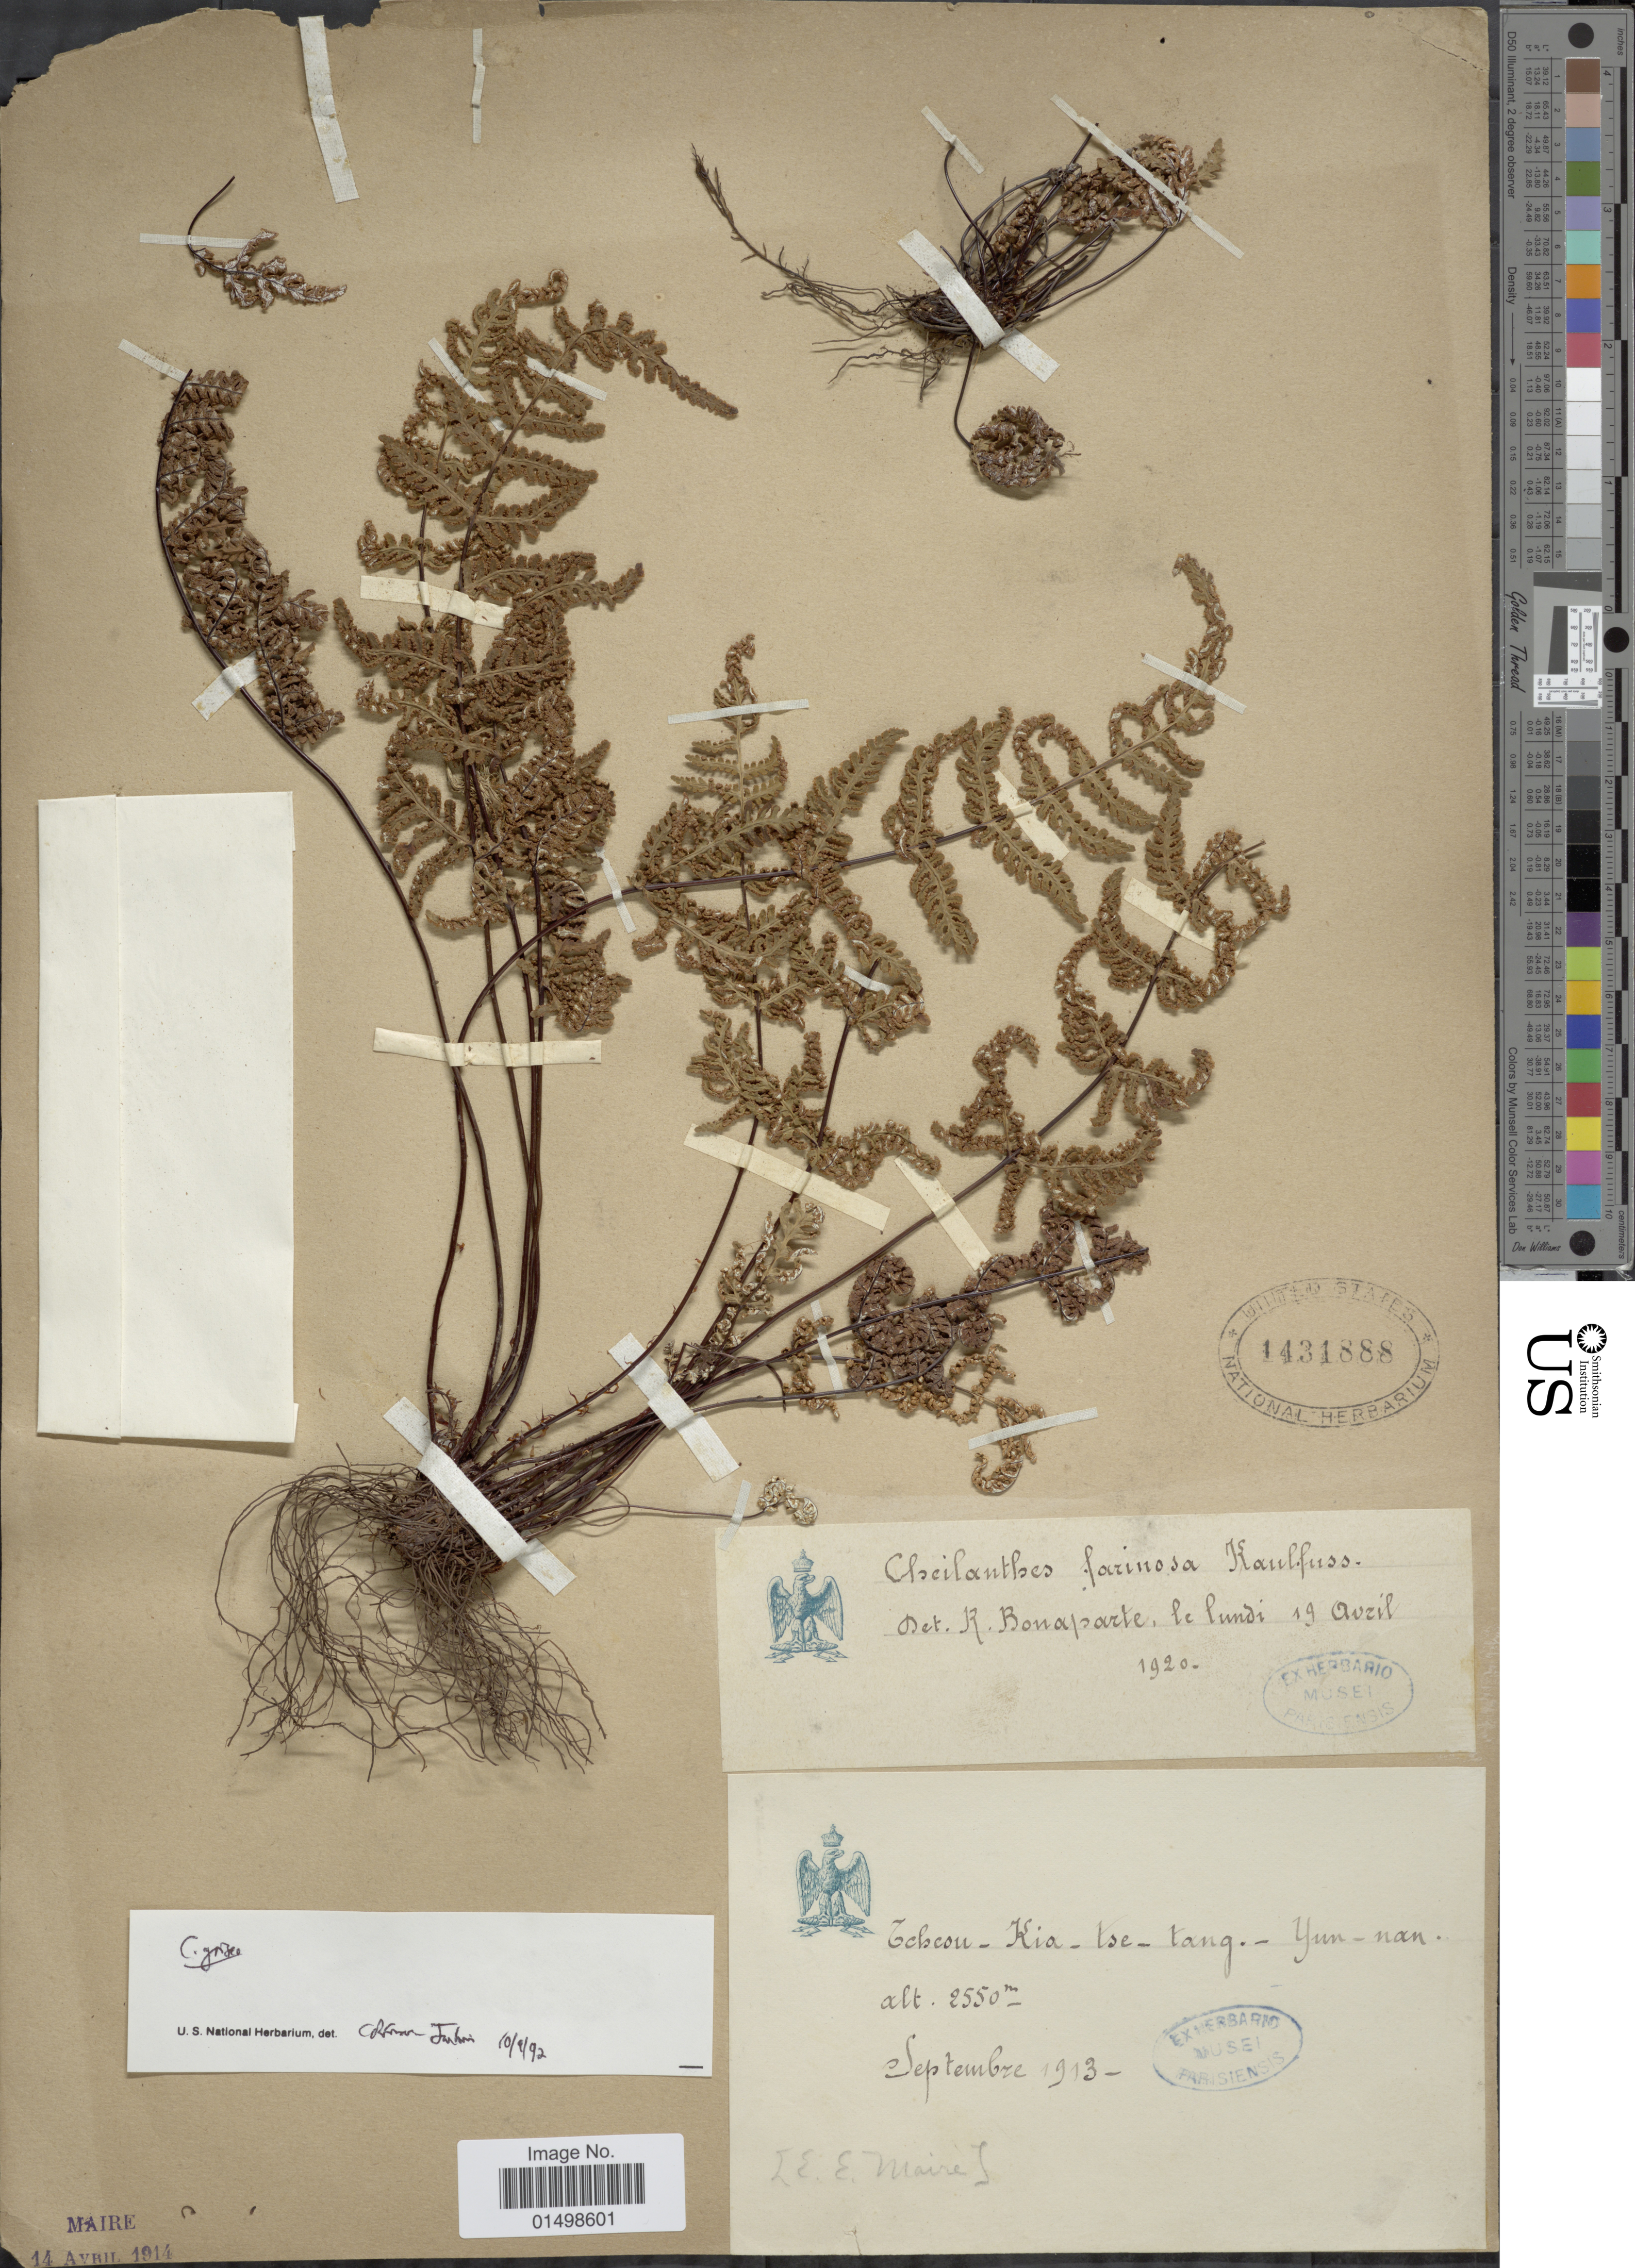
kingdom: Plantae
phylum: Tracheophyta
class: Polypodiopsida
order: Polypodiales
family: Pteridaceae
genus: Aleuritopteris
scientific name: Aleuritopteris grisea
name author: (Blanford) Panigrahi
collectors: E. E. Maire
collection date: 1913-09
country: China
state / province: Yunnan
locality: Gscheou-Kia-tse-tang. Yun-nan [interpreted]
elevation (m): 2550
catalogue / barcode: US 1431888